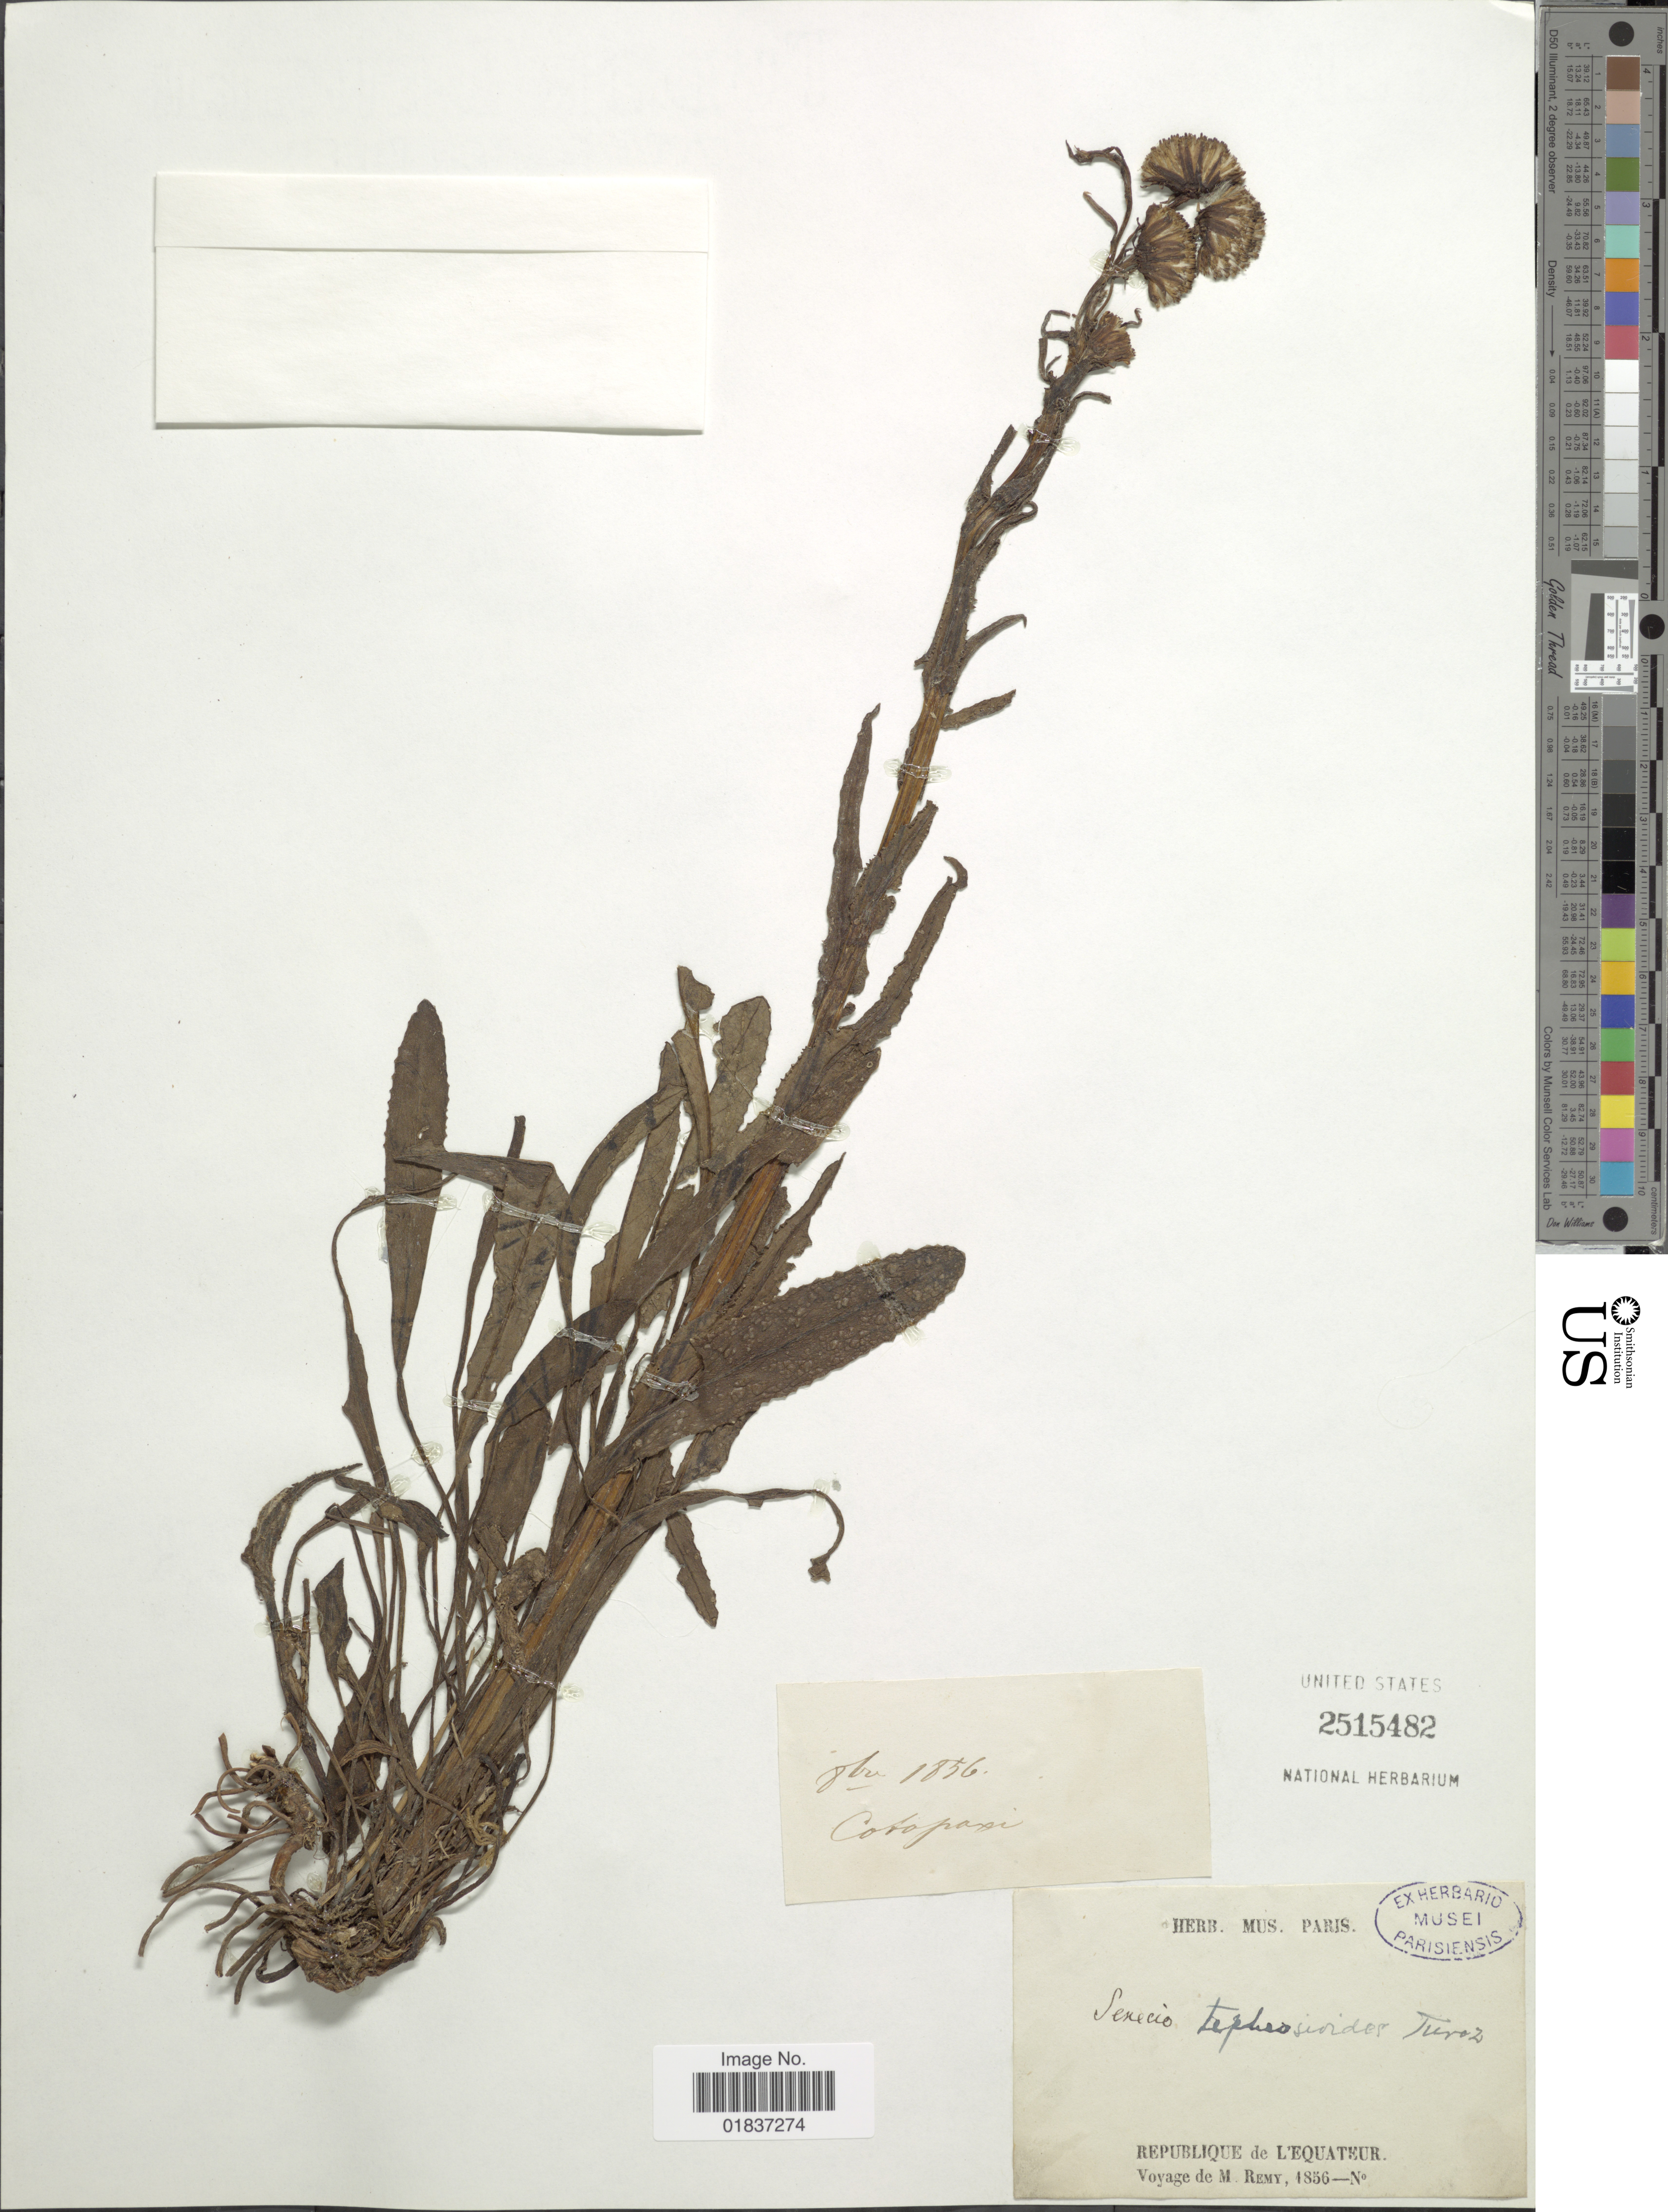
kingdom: Plantae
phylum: Tracheophyta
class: Magnoliopsida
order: Asterales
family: Asteraceae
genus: Senecio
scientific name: Senecio tephrosioides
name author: Turcz.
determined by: Salomon, Luciana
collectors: M. J. Remy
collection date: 1956-12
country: Ecuador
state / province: Cotopaxi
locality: Cotopaxi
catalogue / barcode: US 2515482